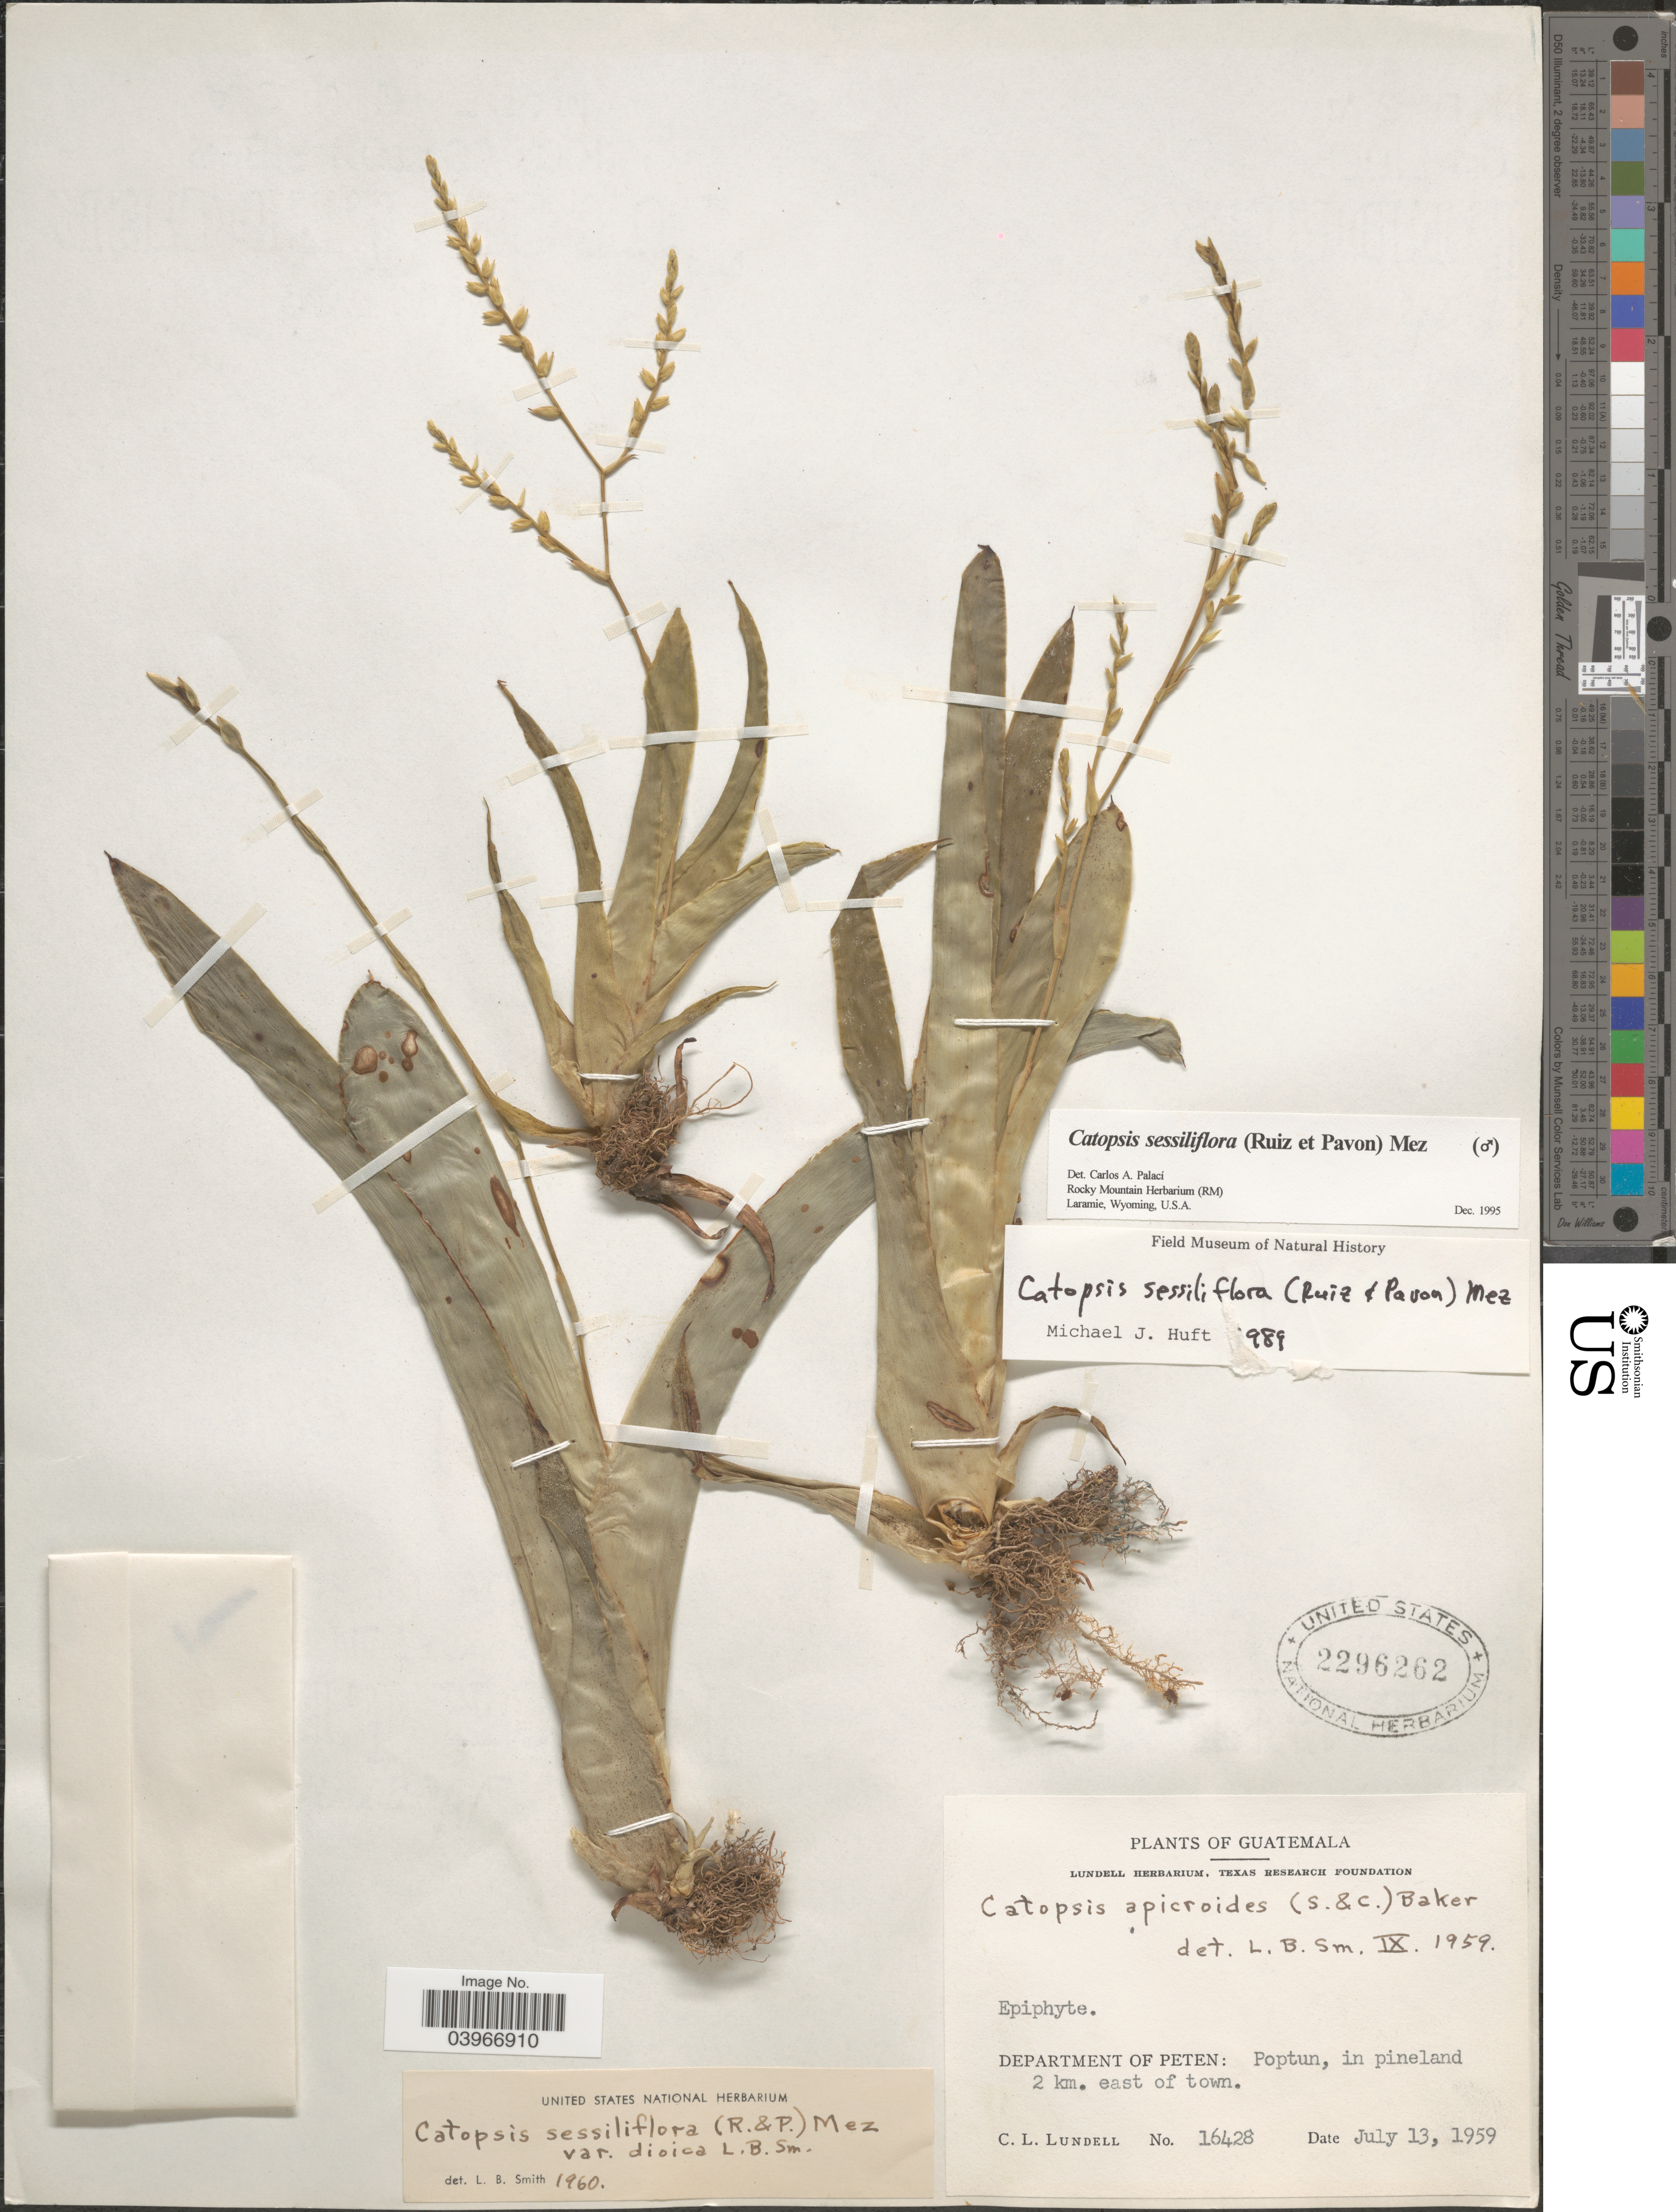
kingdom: Plantae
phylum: Tracheophyta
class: Liliopsida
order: Poales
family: Bromeliaceae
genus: Catopsis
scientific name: Catopsis sessiliflora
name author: (Ruiz & Pav.) Mez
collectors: C. L. Lundell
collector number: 16428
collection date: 1959-07-13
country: Guatemala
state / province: El Peten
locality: Department of Peten: Poptun, in pineland 2 km. east of town.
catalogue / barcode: US 2296262